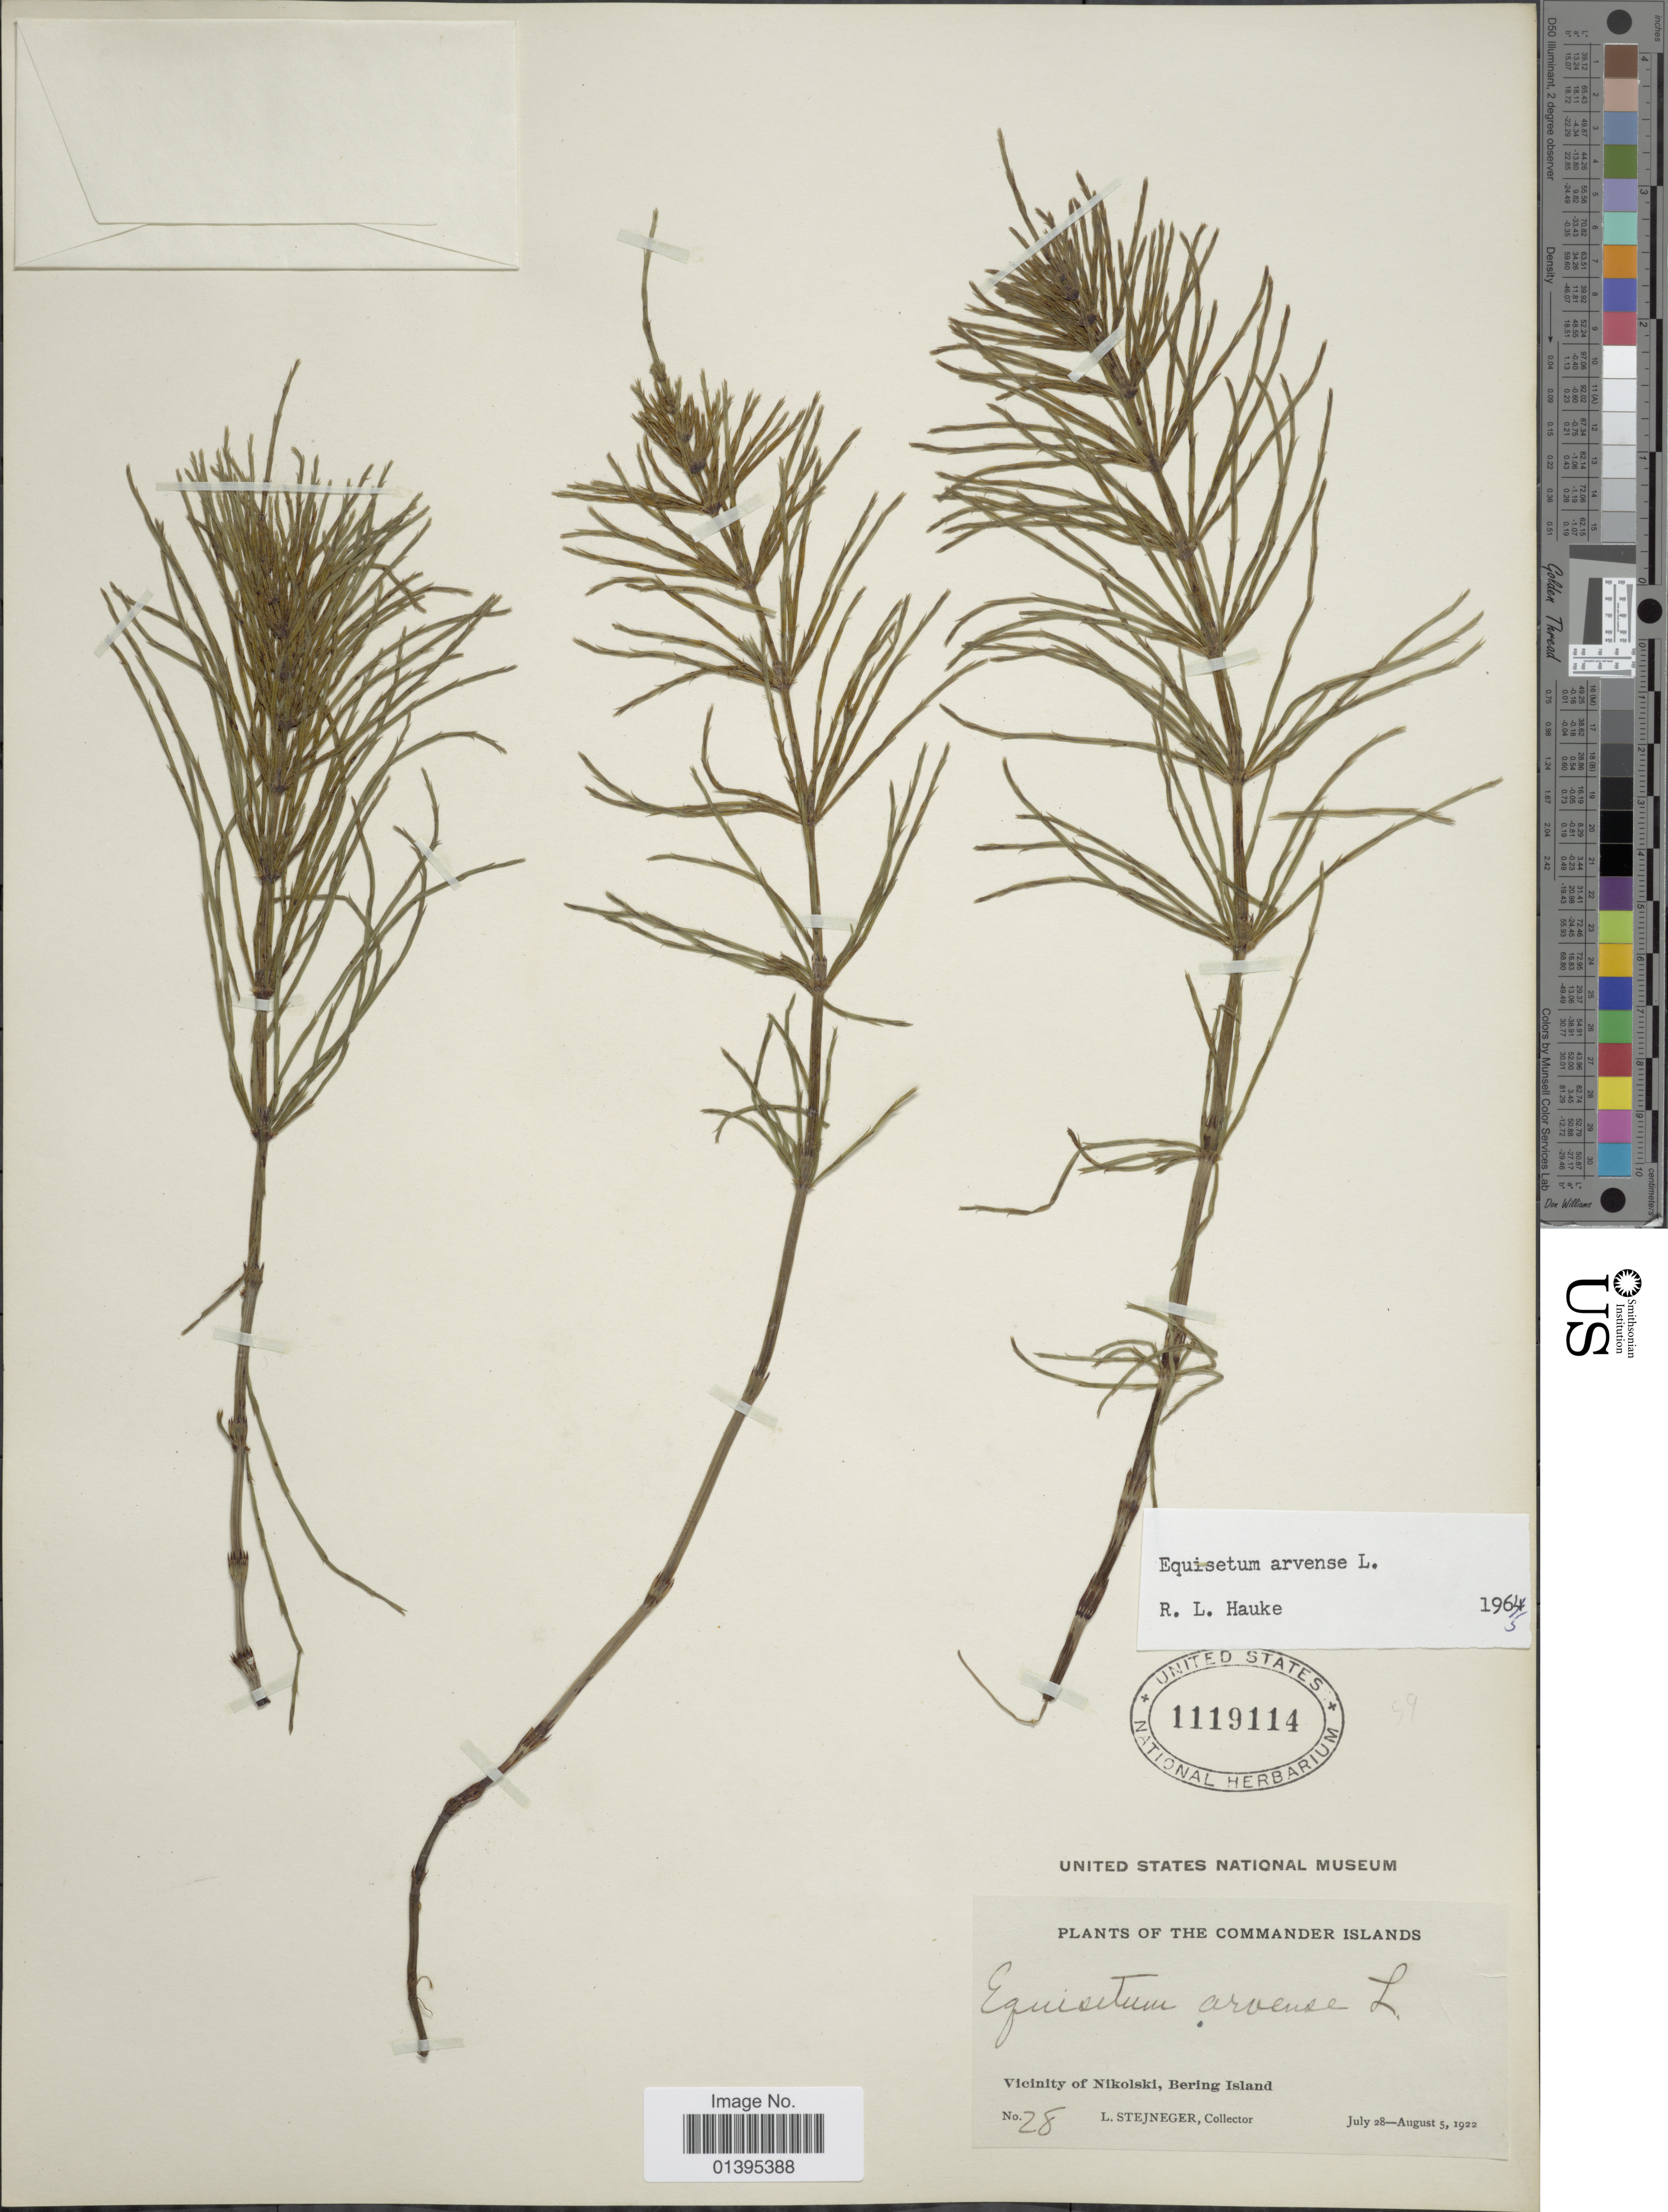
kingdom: Plantae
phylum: Tracheophyta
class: Polypodiopsida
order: Equisetales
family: Equisetaceae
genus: Equisetum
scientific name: Equisetum arvense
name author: L.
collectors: L. Stejneger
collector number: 28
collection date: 1922-07-28/1922-08-05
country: Russian Federation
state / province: Kamchatka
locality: Commander Islands, Vicinity of Nikolski, Bering Island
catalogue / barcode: US 1119114